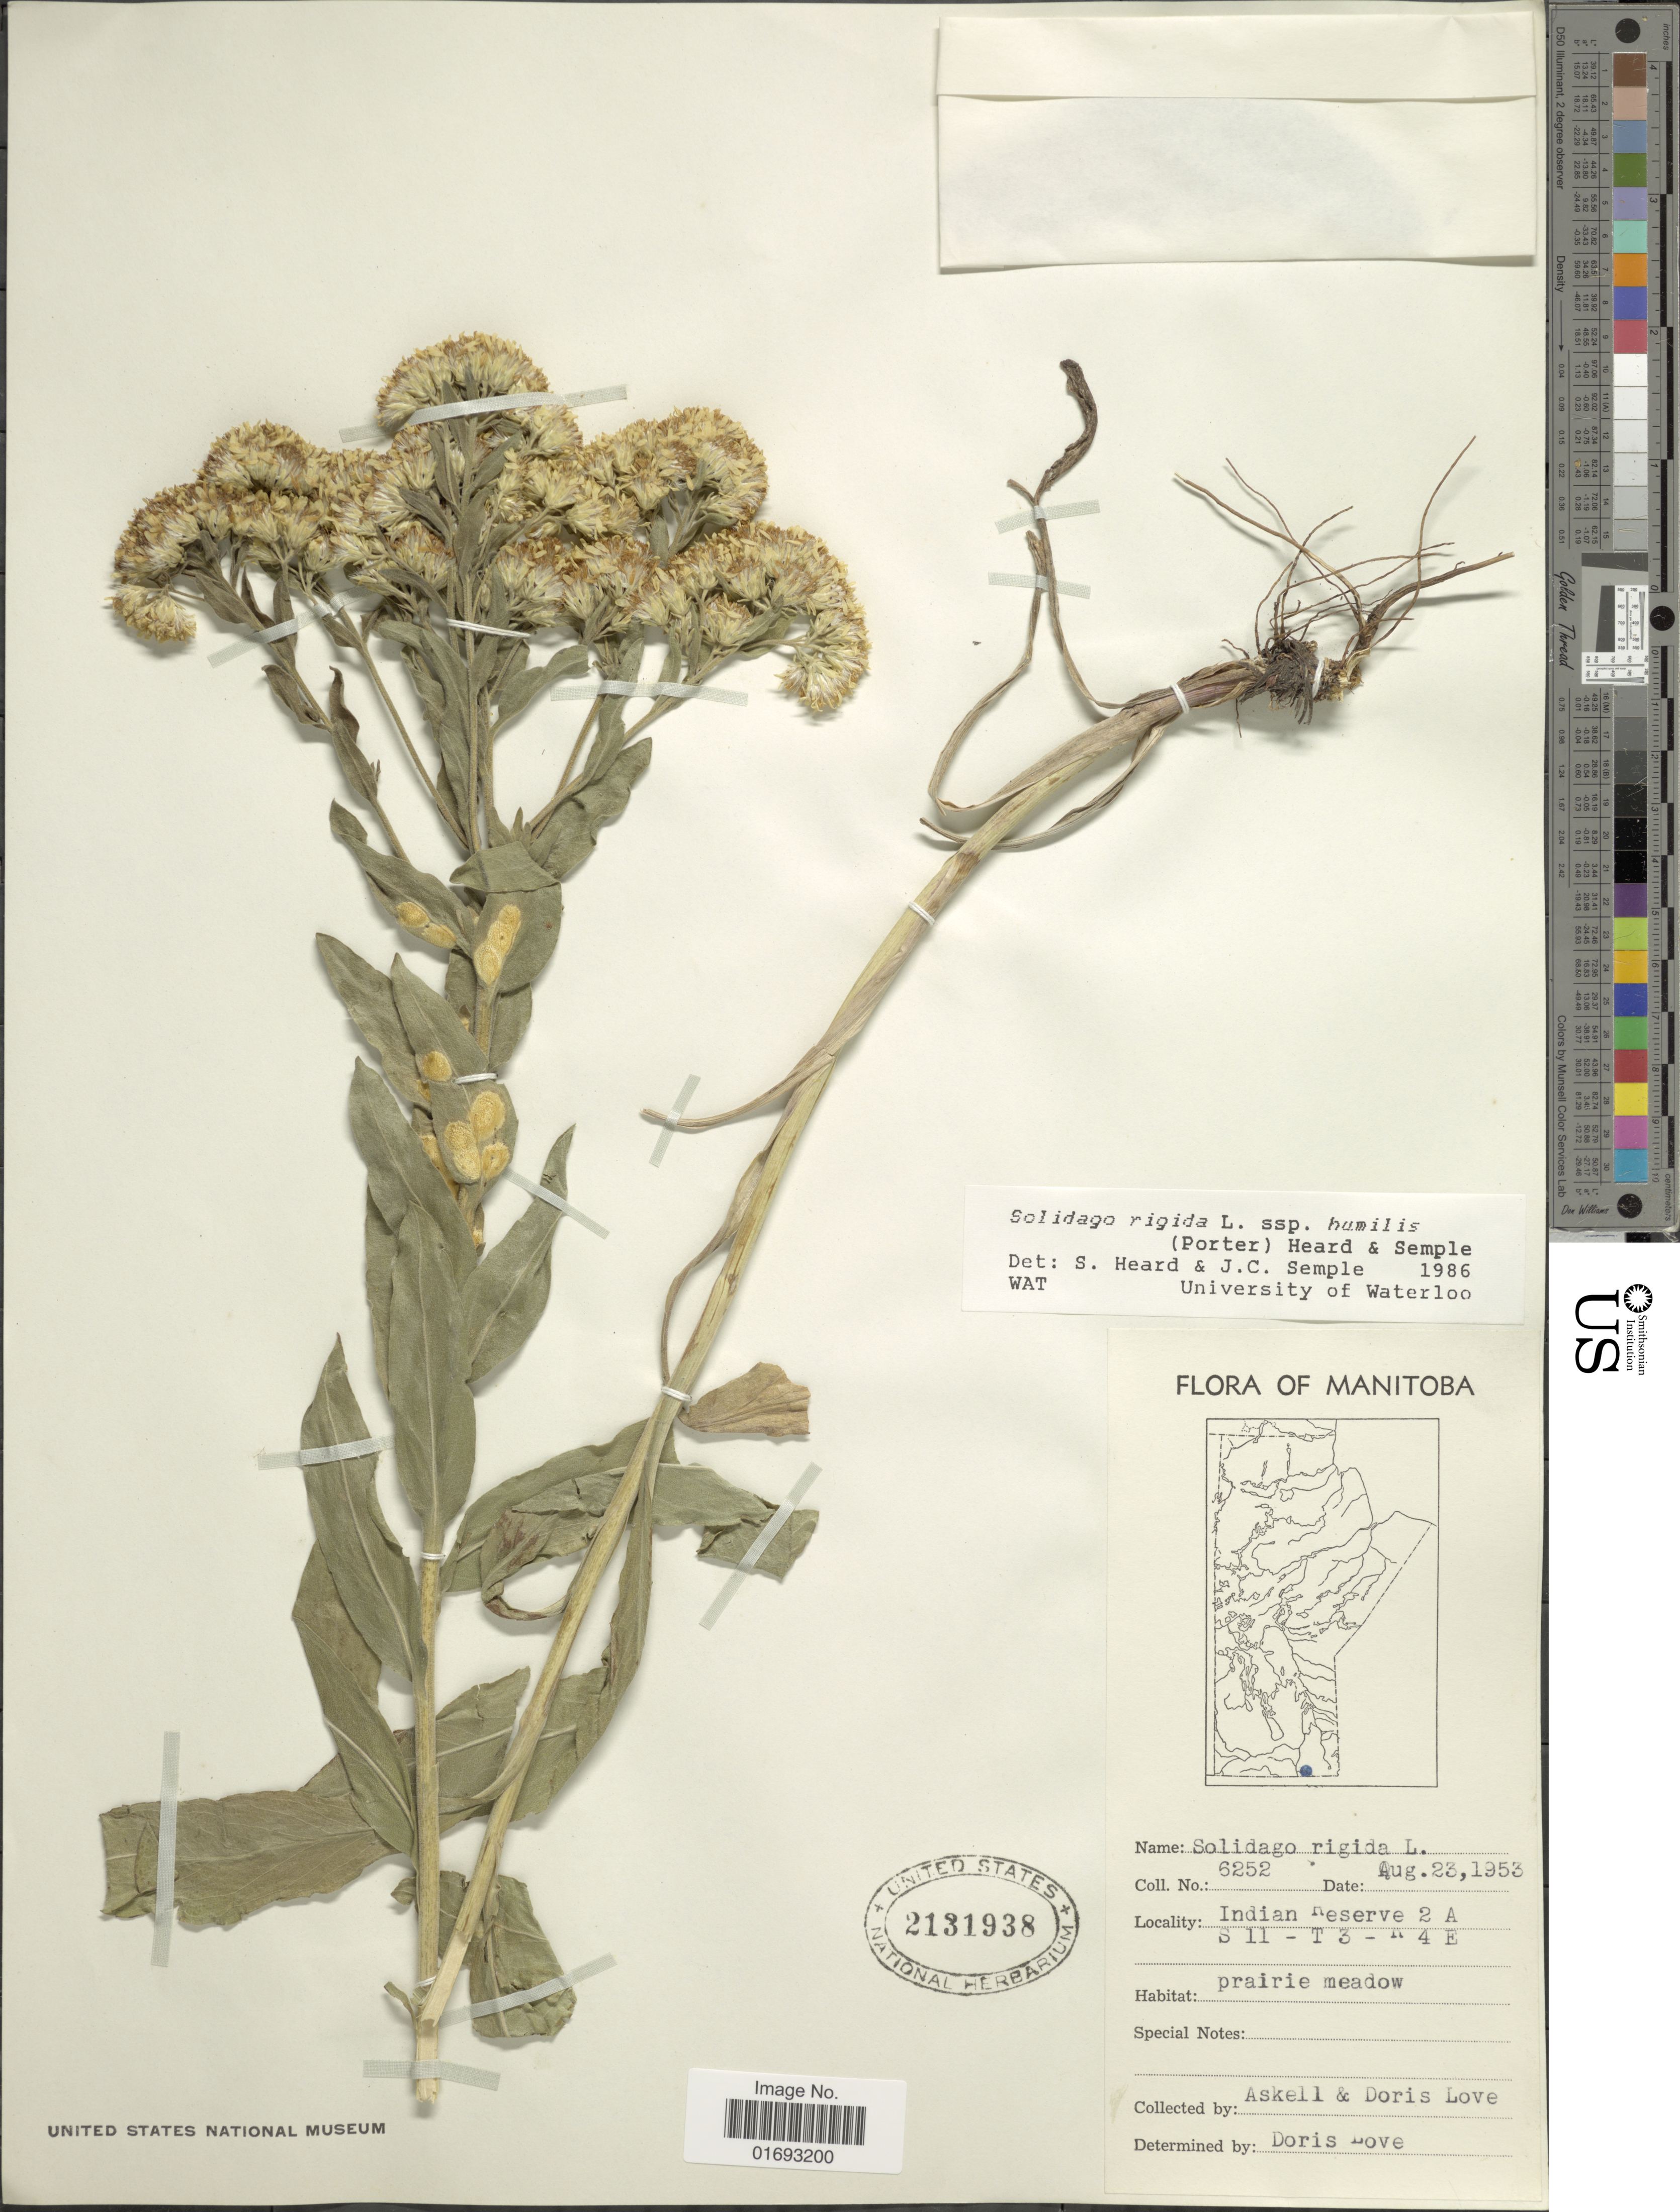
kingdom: Plantae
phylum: Tracheophyta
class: Magnoliopsida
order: Asterales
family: Asteraceae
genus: Oligoneuron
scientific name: Oligoneuron rigidum var. humile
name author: (Porter) G.L. Nesom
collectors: -. Askell & D. Löve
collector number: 6252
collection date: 1953-08-23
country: Canada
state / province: Manitoba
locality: Indian Reserve 2A S11- T3- R4E, prairie meadow.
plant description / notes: No precise locality correction needed.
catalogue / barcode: US 2131938